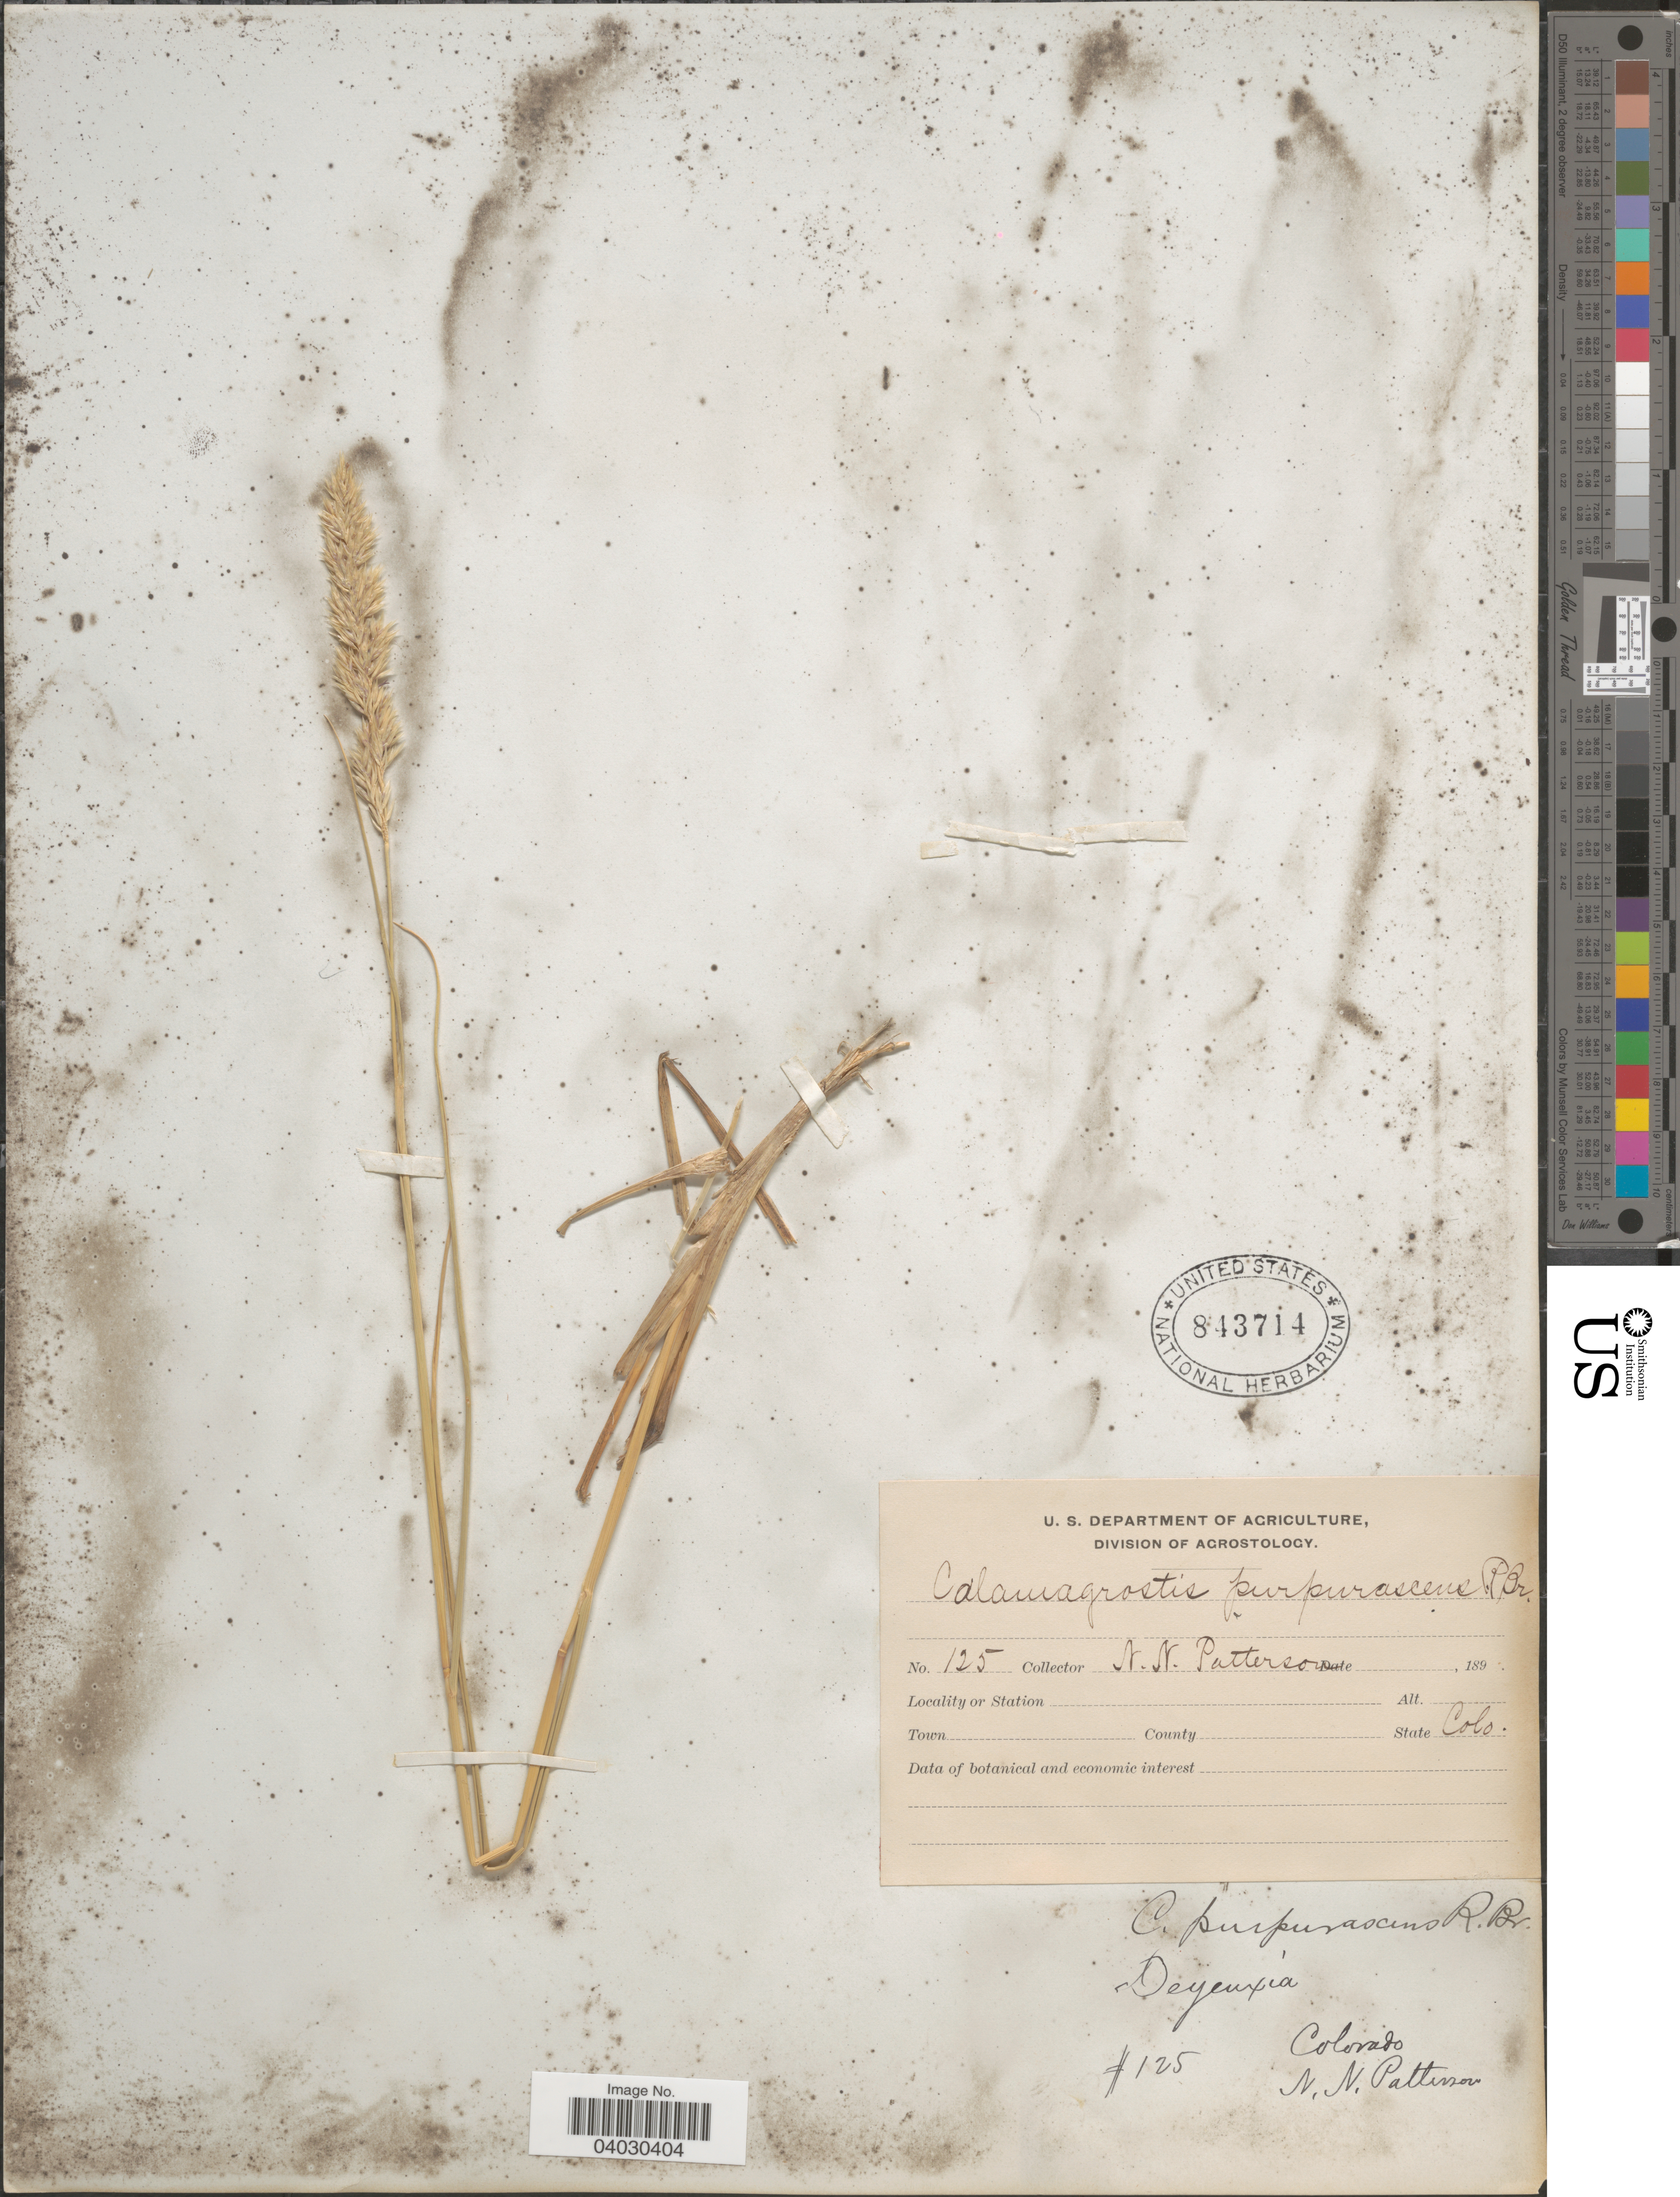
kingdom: Plantae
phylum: Tracheophyta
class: Liliopsida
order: Poales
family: Poaceae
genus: Calamagrostis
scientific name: Calamagrostis purpurascens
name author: R. Br.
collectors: N. Patterson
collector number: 125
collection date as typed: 189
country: United States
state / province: Colorado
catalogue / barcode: US 843714